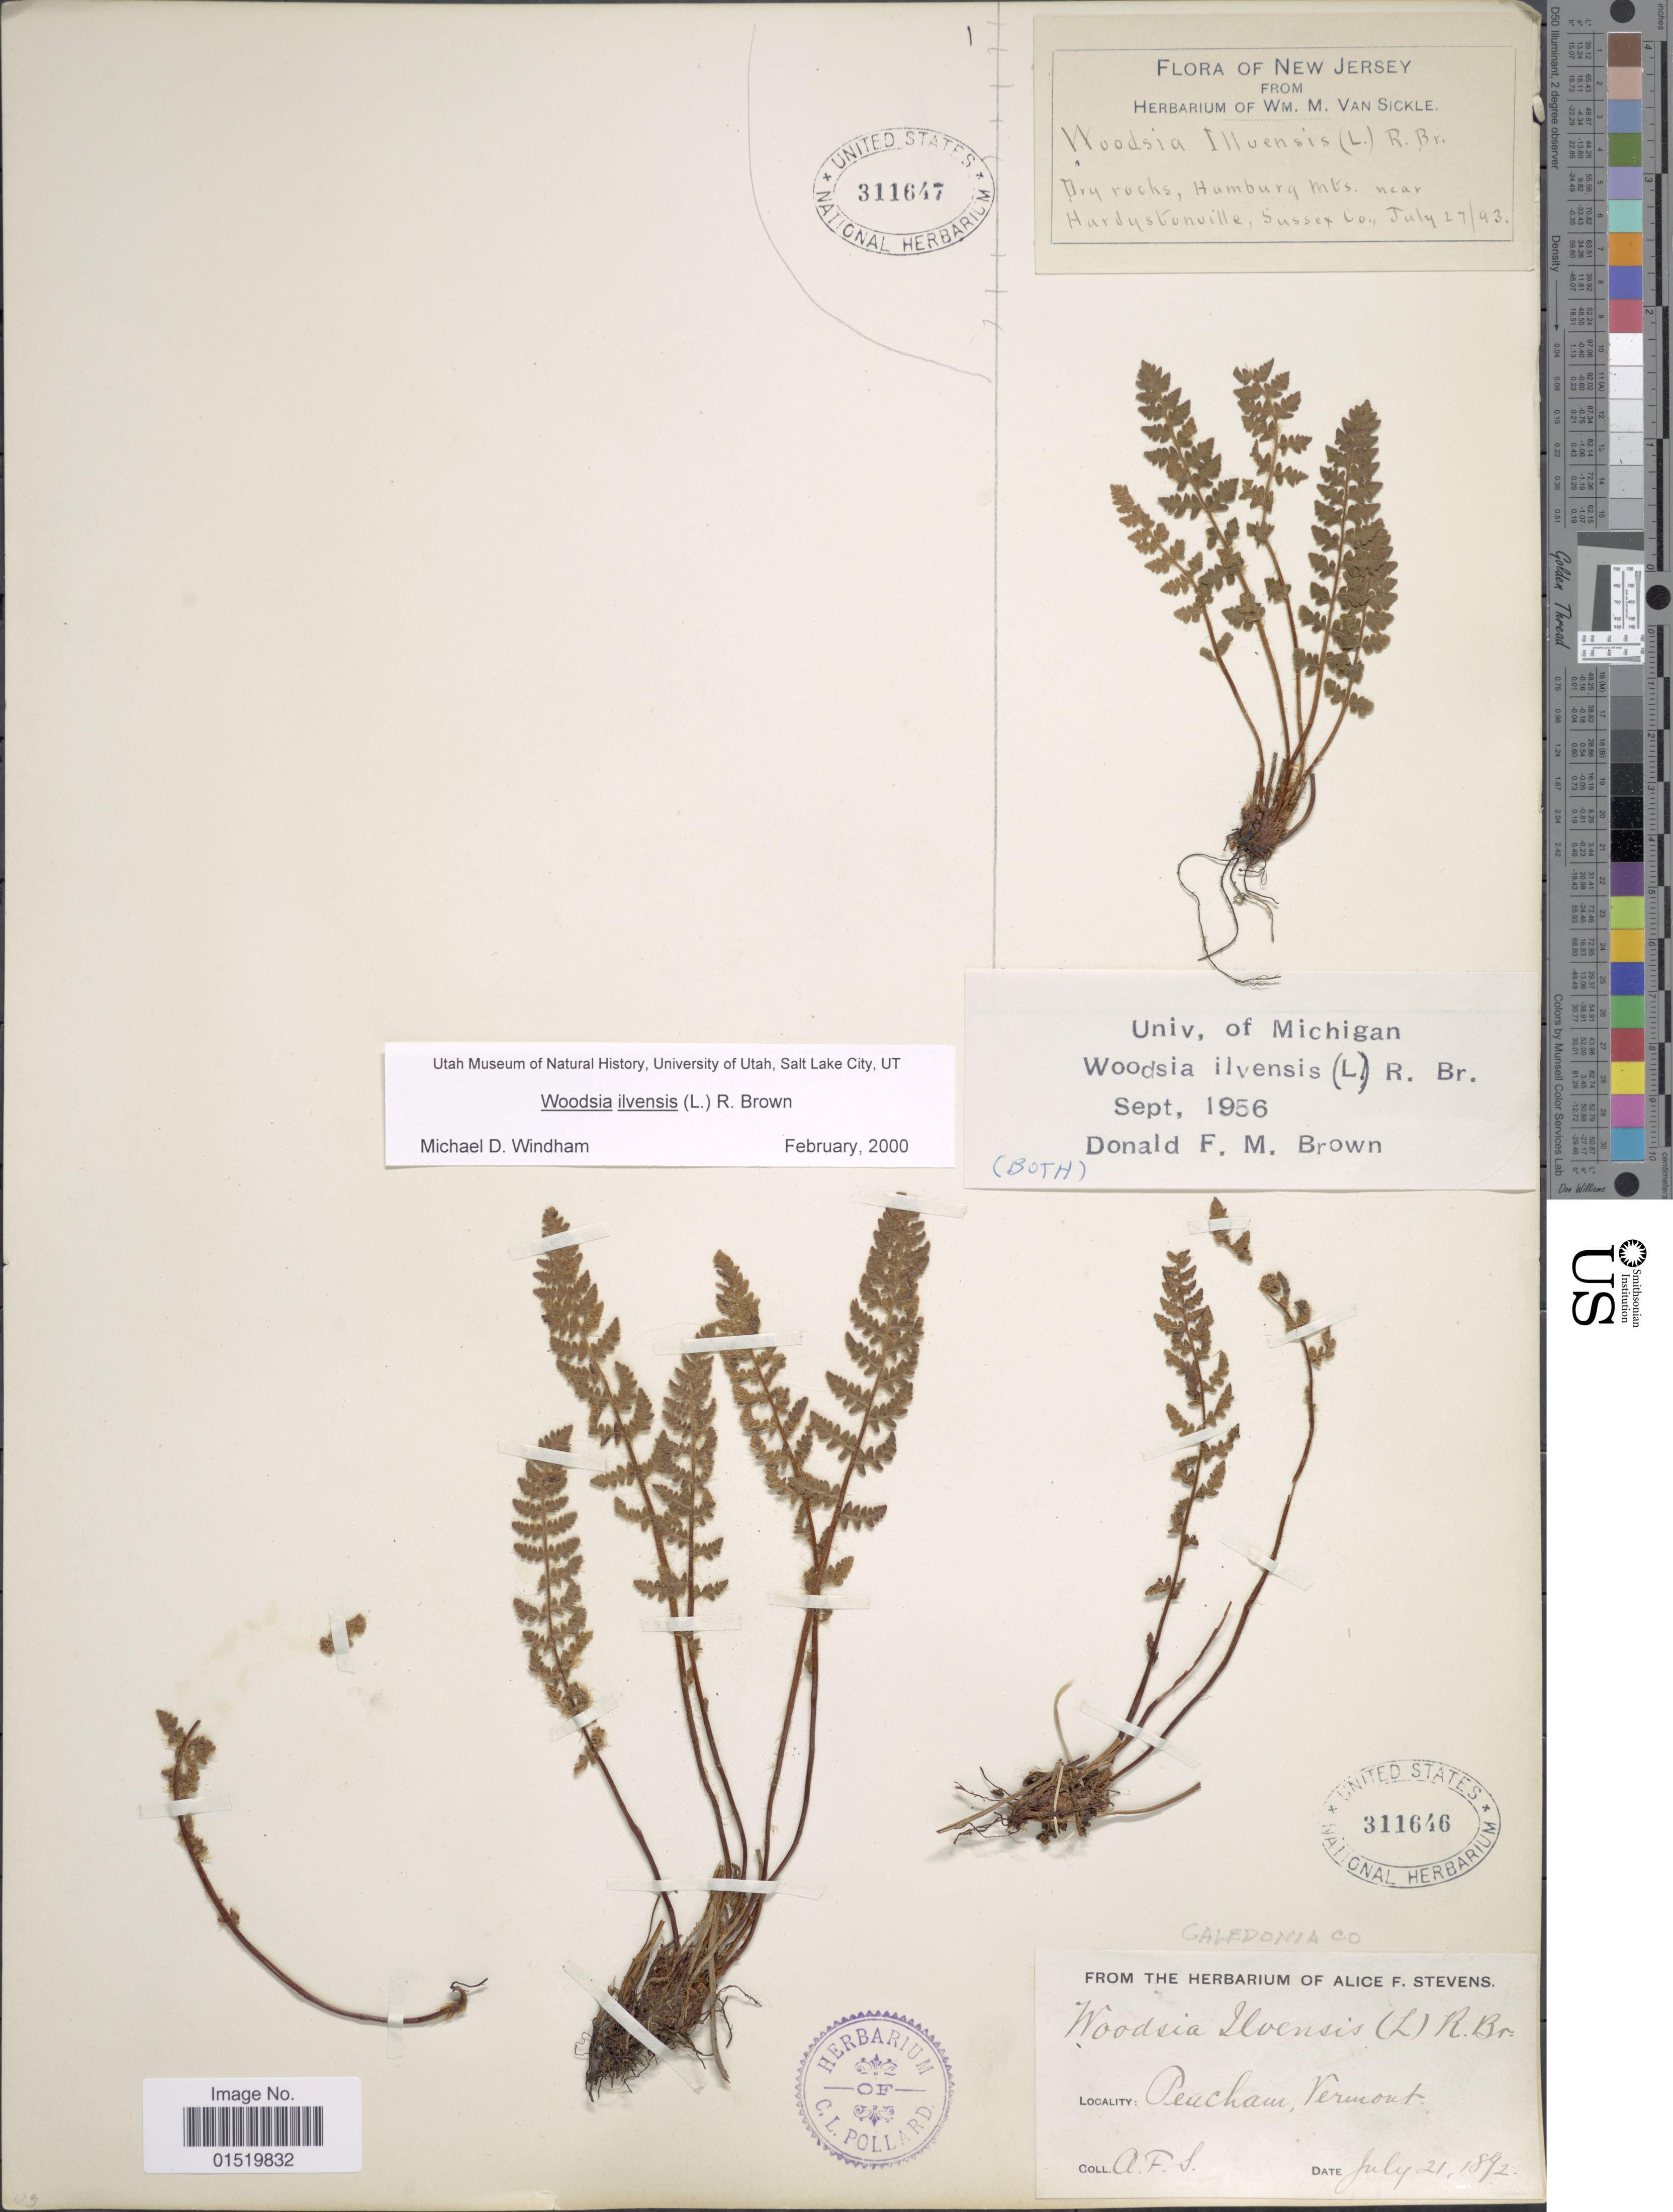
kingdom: Plantae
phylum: Tracheophyta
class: Polypodiopsida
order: Polypodiales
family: Woodsiaceae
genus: Woodsia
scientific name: Woodsia ilvensis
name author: (L.) R. Br.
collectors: ex herb. Wm. M. Van Sickle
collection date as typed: Transcribed d/m/y: 27/7/93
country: United States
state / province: New Jersey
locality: Dry rocks, Hamburg Mts. near Hardystonville, Sussex Co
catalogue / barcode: US 311647-2